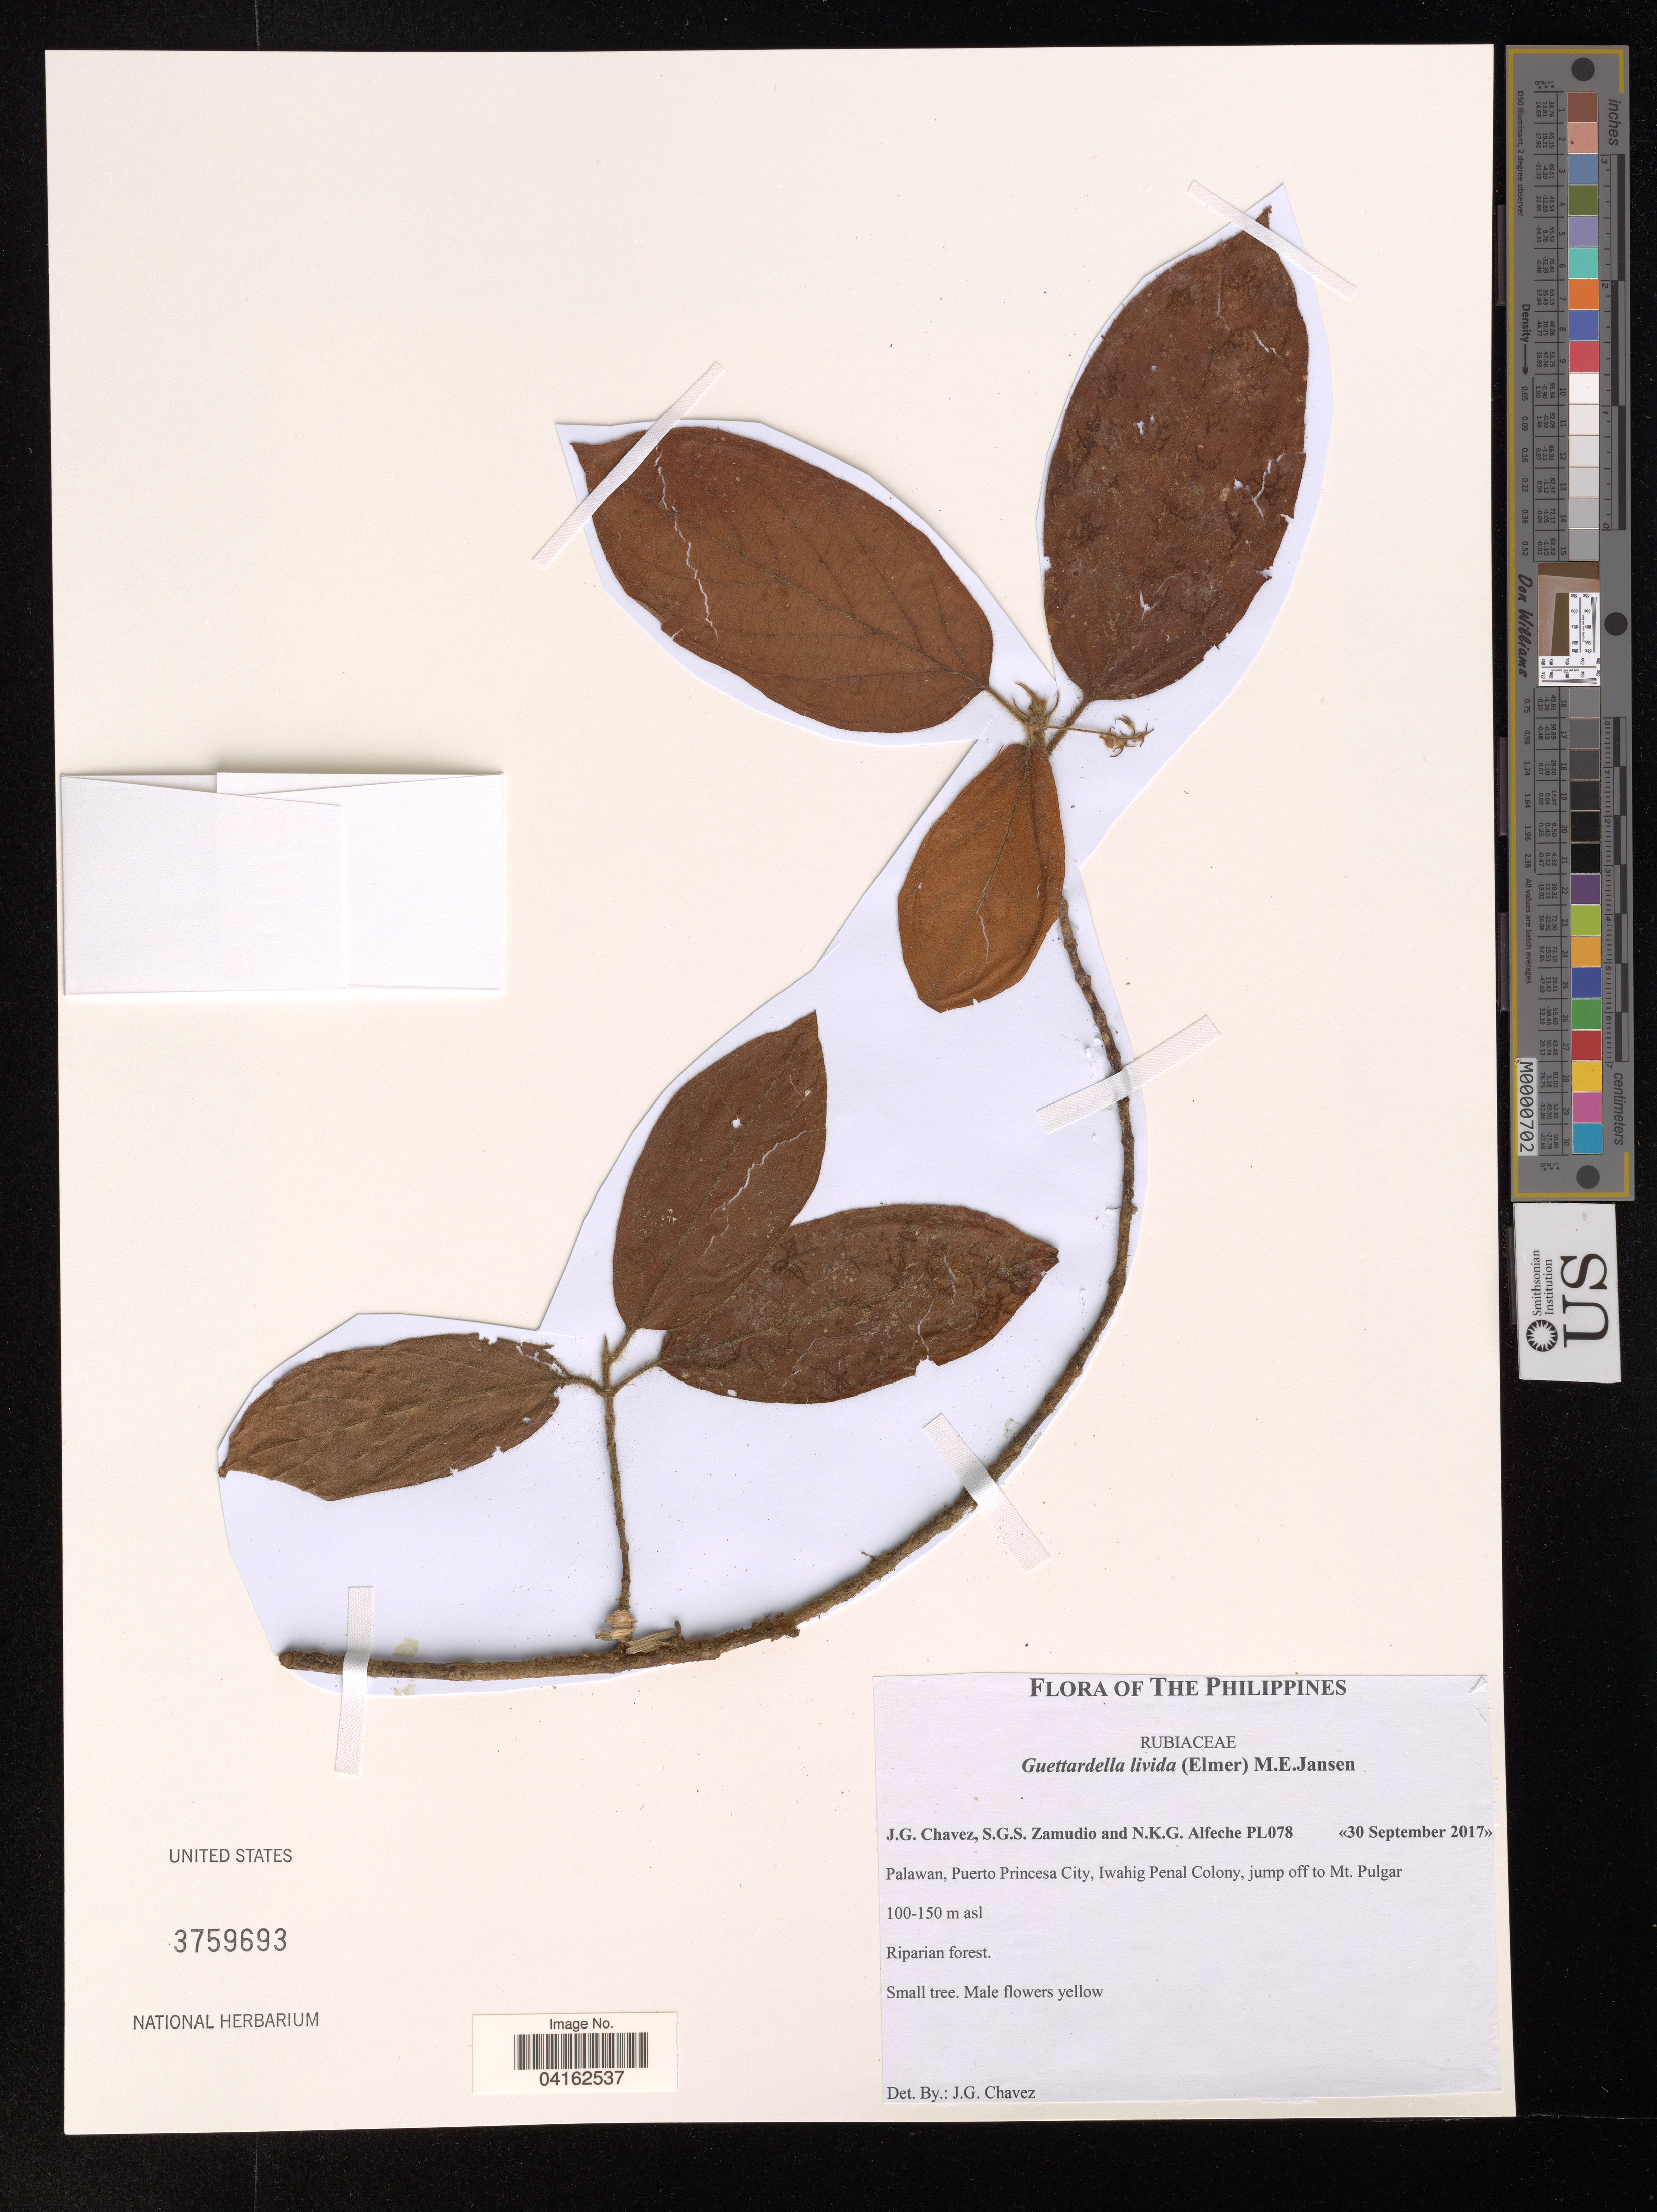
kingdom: Plantae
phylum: Tracheophyta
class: Magnoliopsida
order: Gentianales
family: Rubiaceae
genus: Guettardella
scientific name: Guettardella livida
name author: (Elmer) M. E. Jansen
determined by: Chavez, J. G.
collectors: J. G. Chavez & S. Zamudio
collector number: PL078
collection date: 2017-09-30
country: Philippines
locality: Palawan, Puerto Princesa City, Iwahig Penal Colony, jump off to Mt. Pulgar.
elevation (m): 100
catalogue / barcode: US 3759693